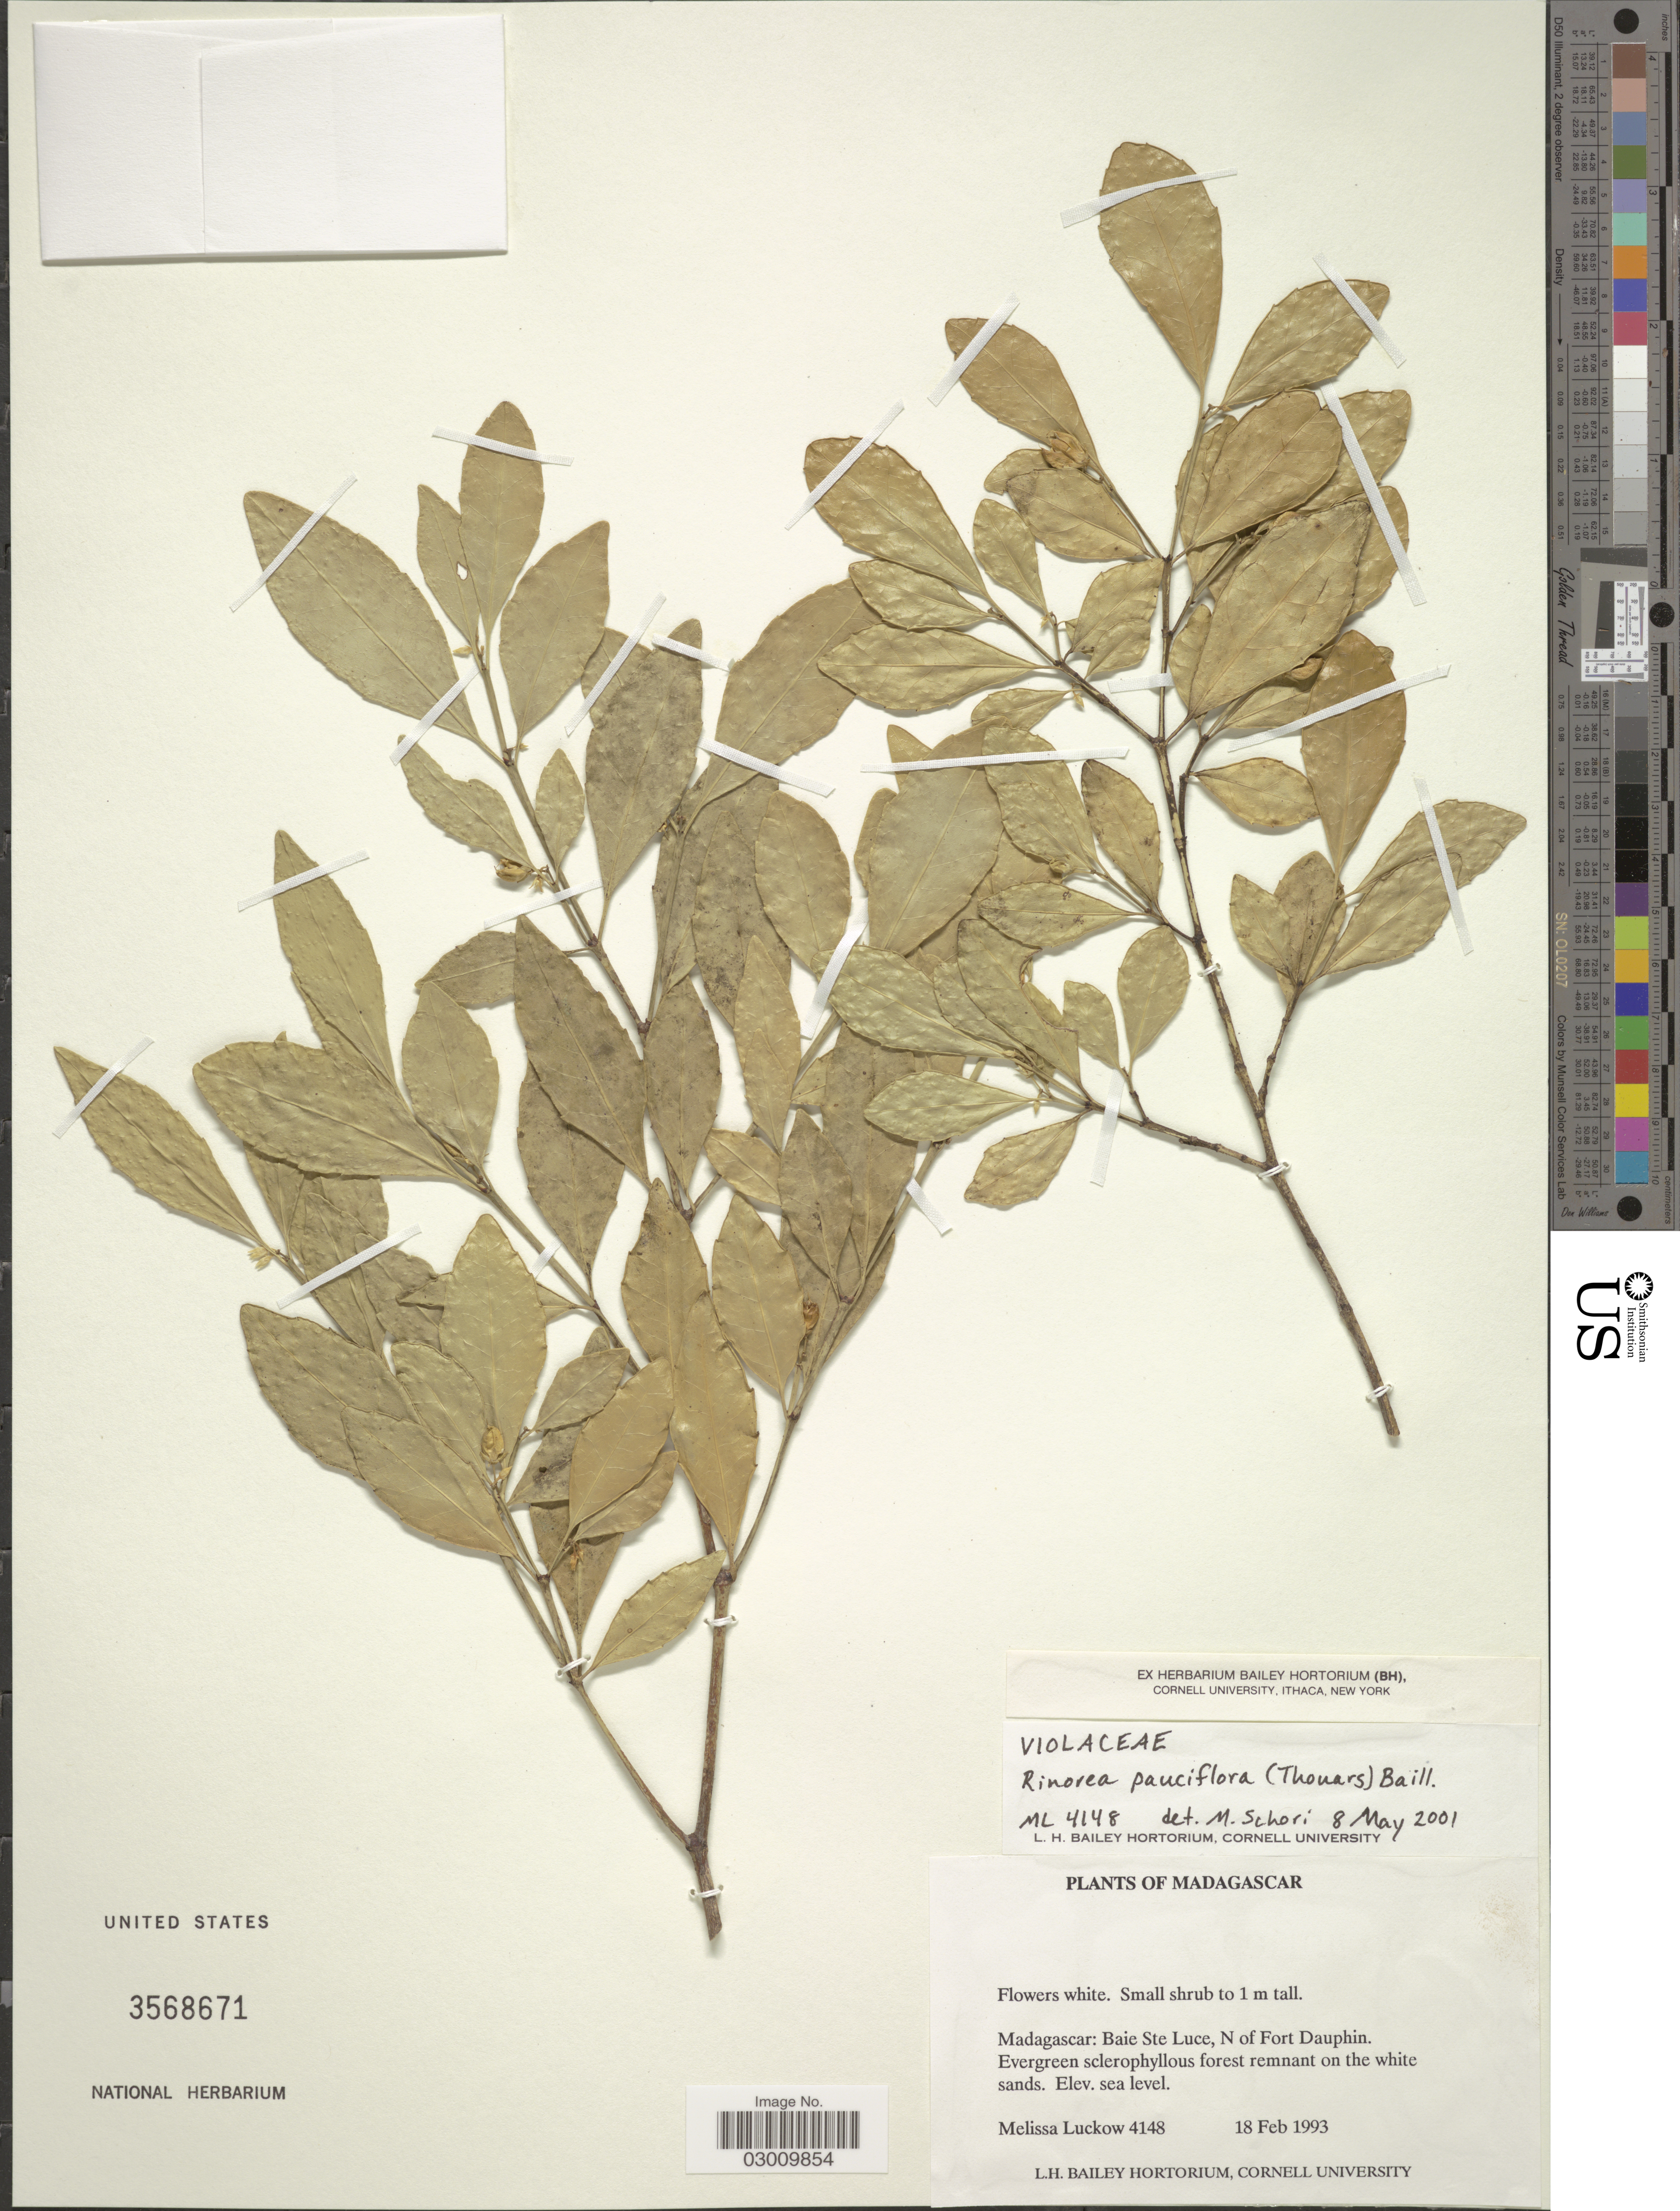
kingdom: Plantae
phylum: Tracheophyta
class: Magnoliopsida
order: Malpighiales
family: Violaceae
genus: Rinorea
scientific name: Rinorea pauciflora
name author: (Thouars) Baill.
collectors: M. A. Luckow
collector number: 4148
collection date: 1993-02-18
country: Madagascar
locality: Baie Ste Luce, N of Fort Dauphin.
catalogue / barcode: US 3568671